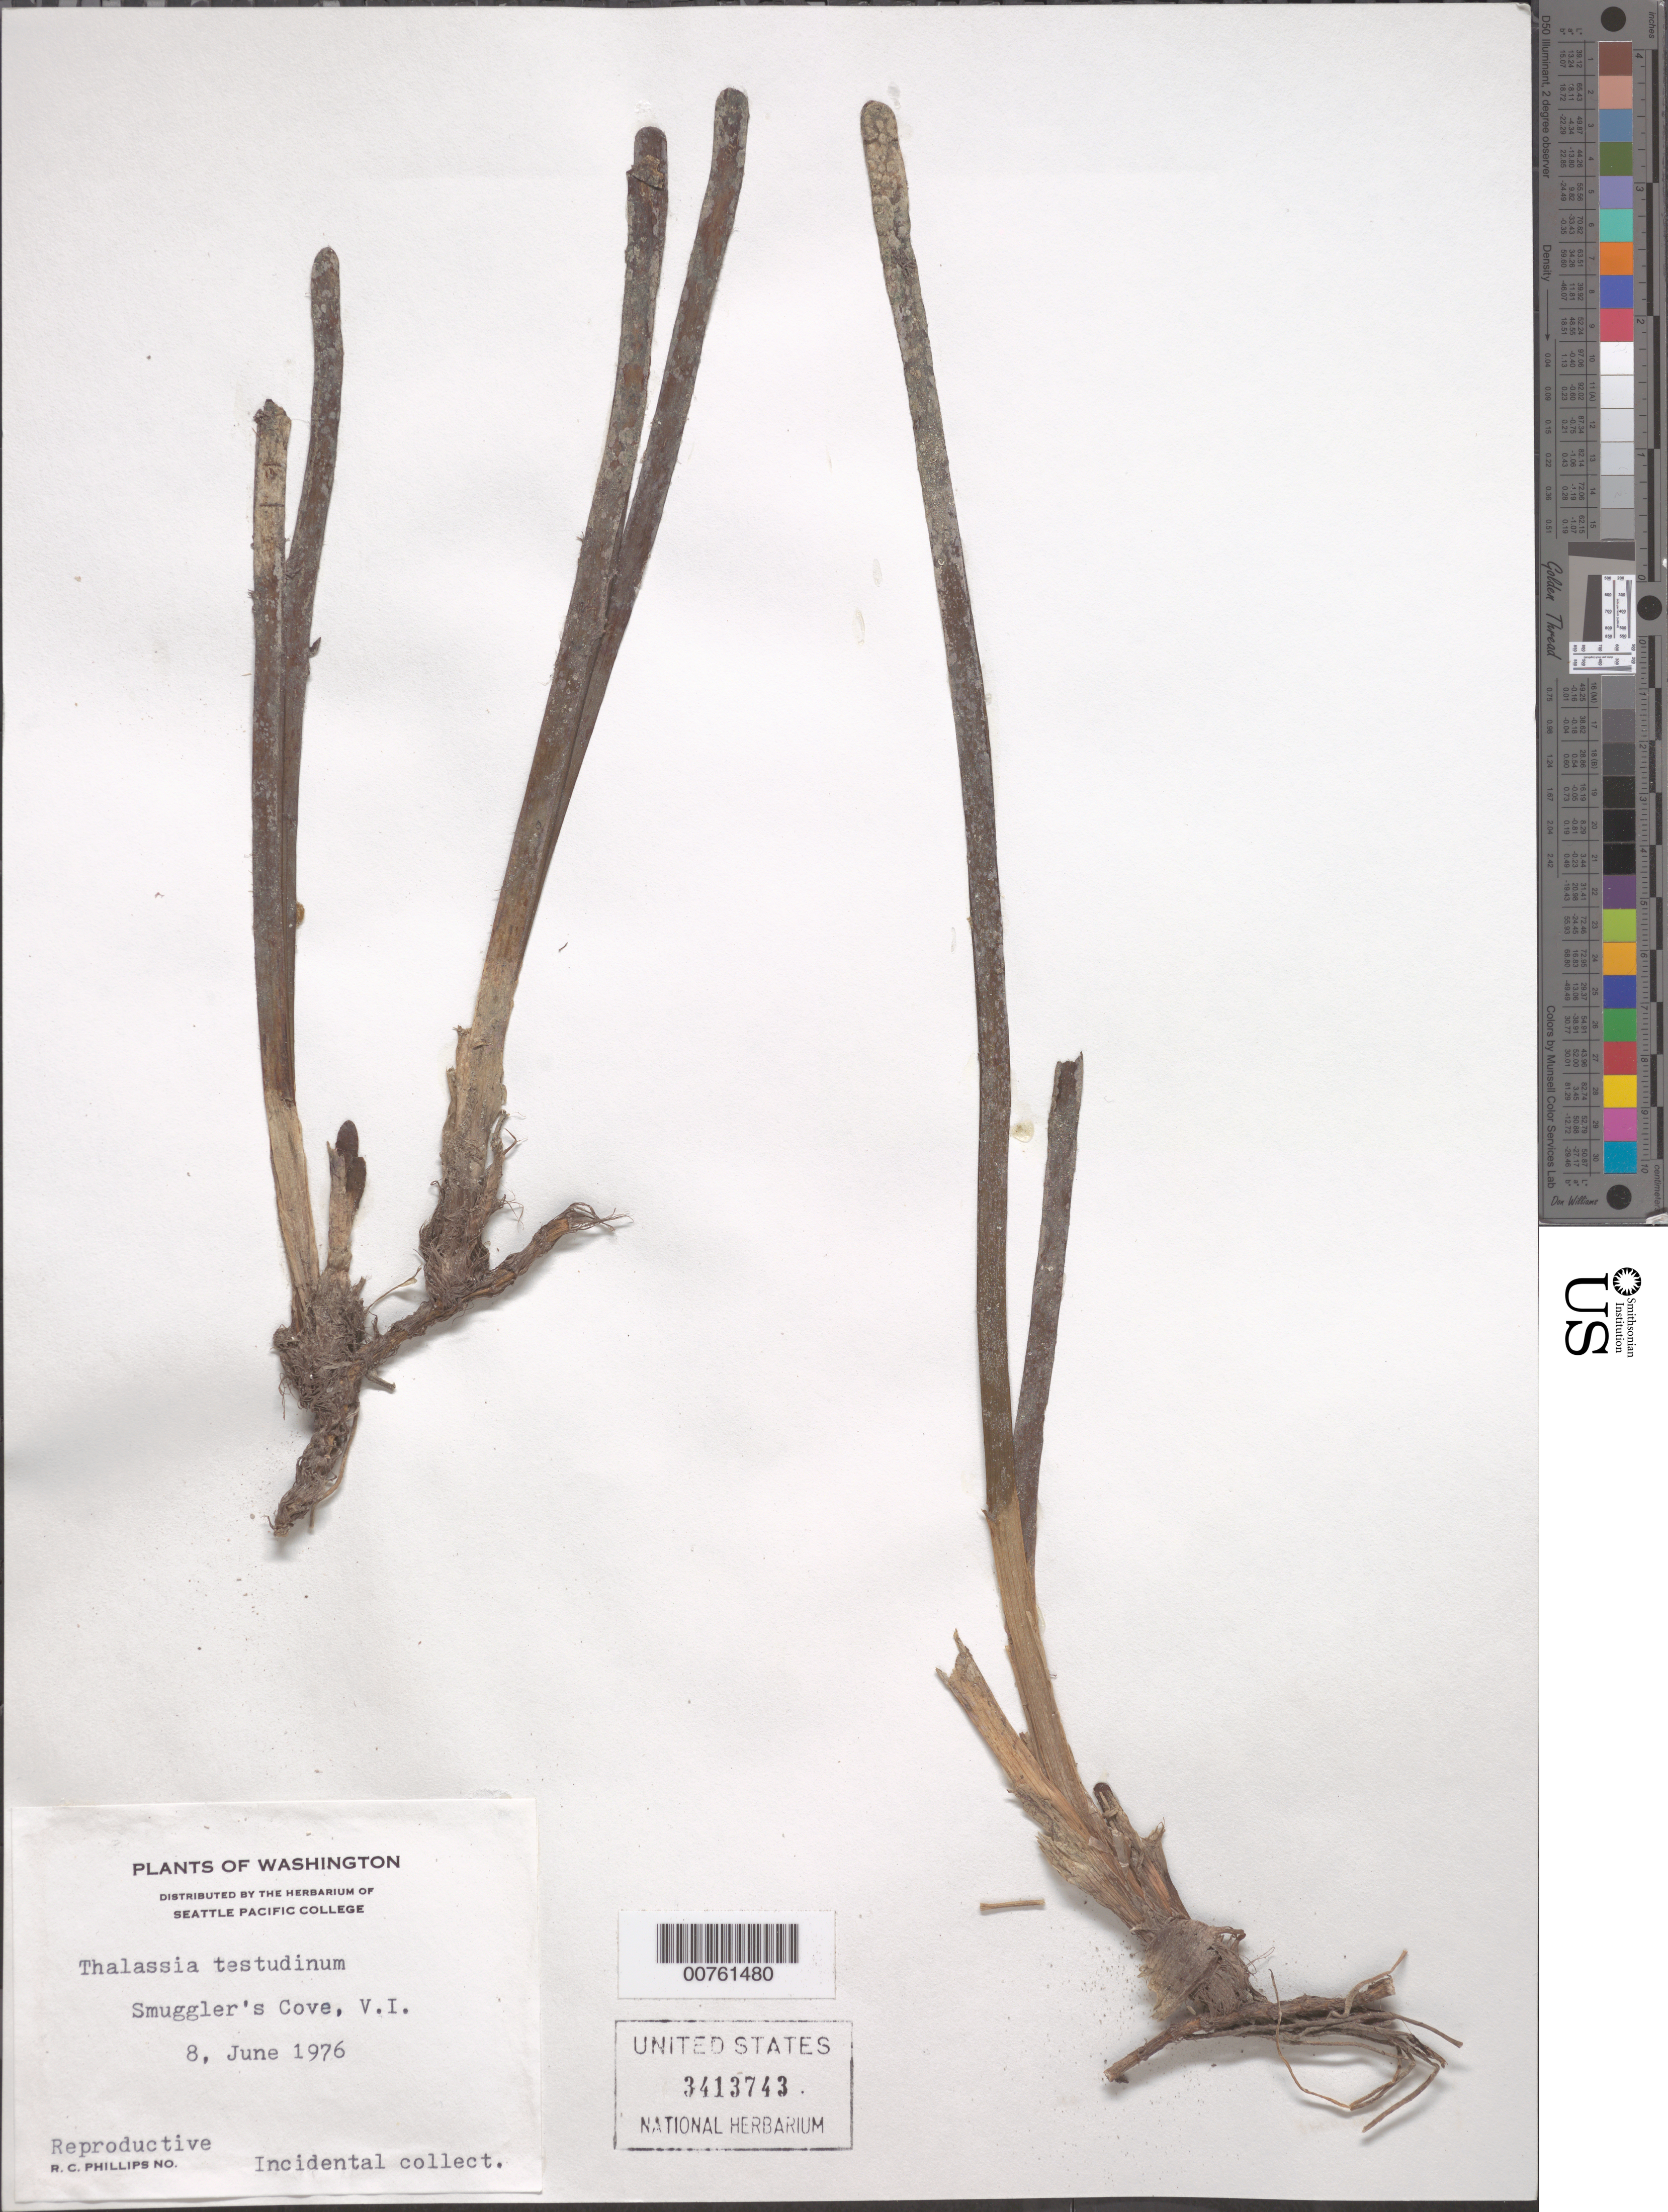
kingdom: Plantae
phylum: Tracheophyta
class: Liliopsida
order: Alismatales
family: Hydrocharitaceae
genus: Thalassia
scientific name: Thalassia testudinum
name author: Banks & Sol. ex K.D. Koenig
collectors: R. C. Phillips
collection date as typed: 08 Jun 1976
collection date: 1976-06-08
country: U.S. Virgin Islands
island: St. Croix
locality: Smuggler's Cove.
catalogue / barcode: US 3413743